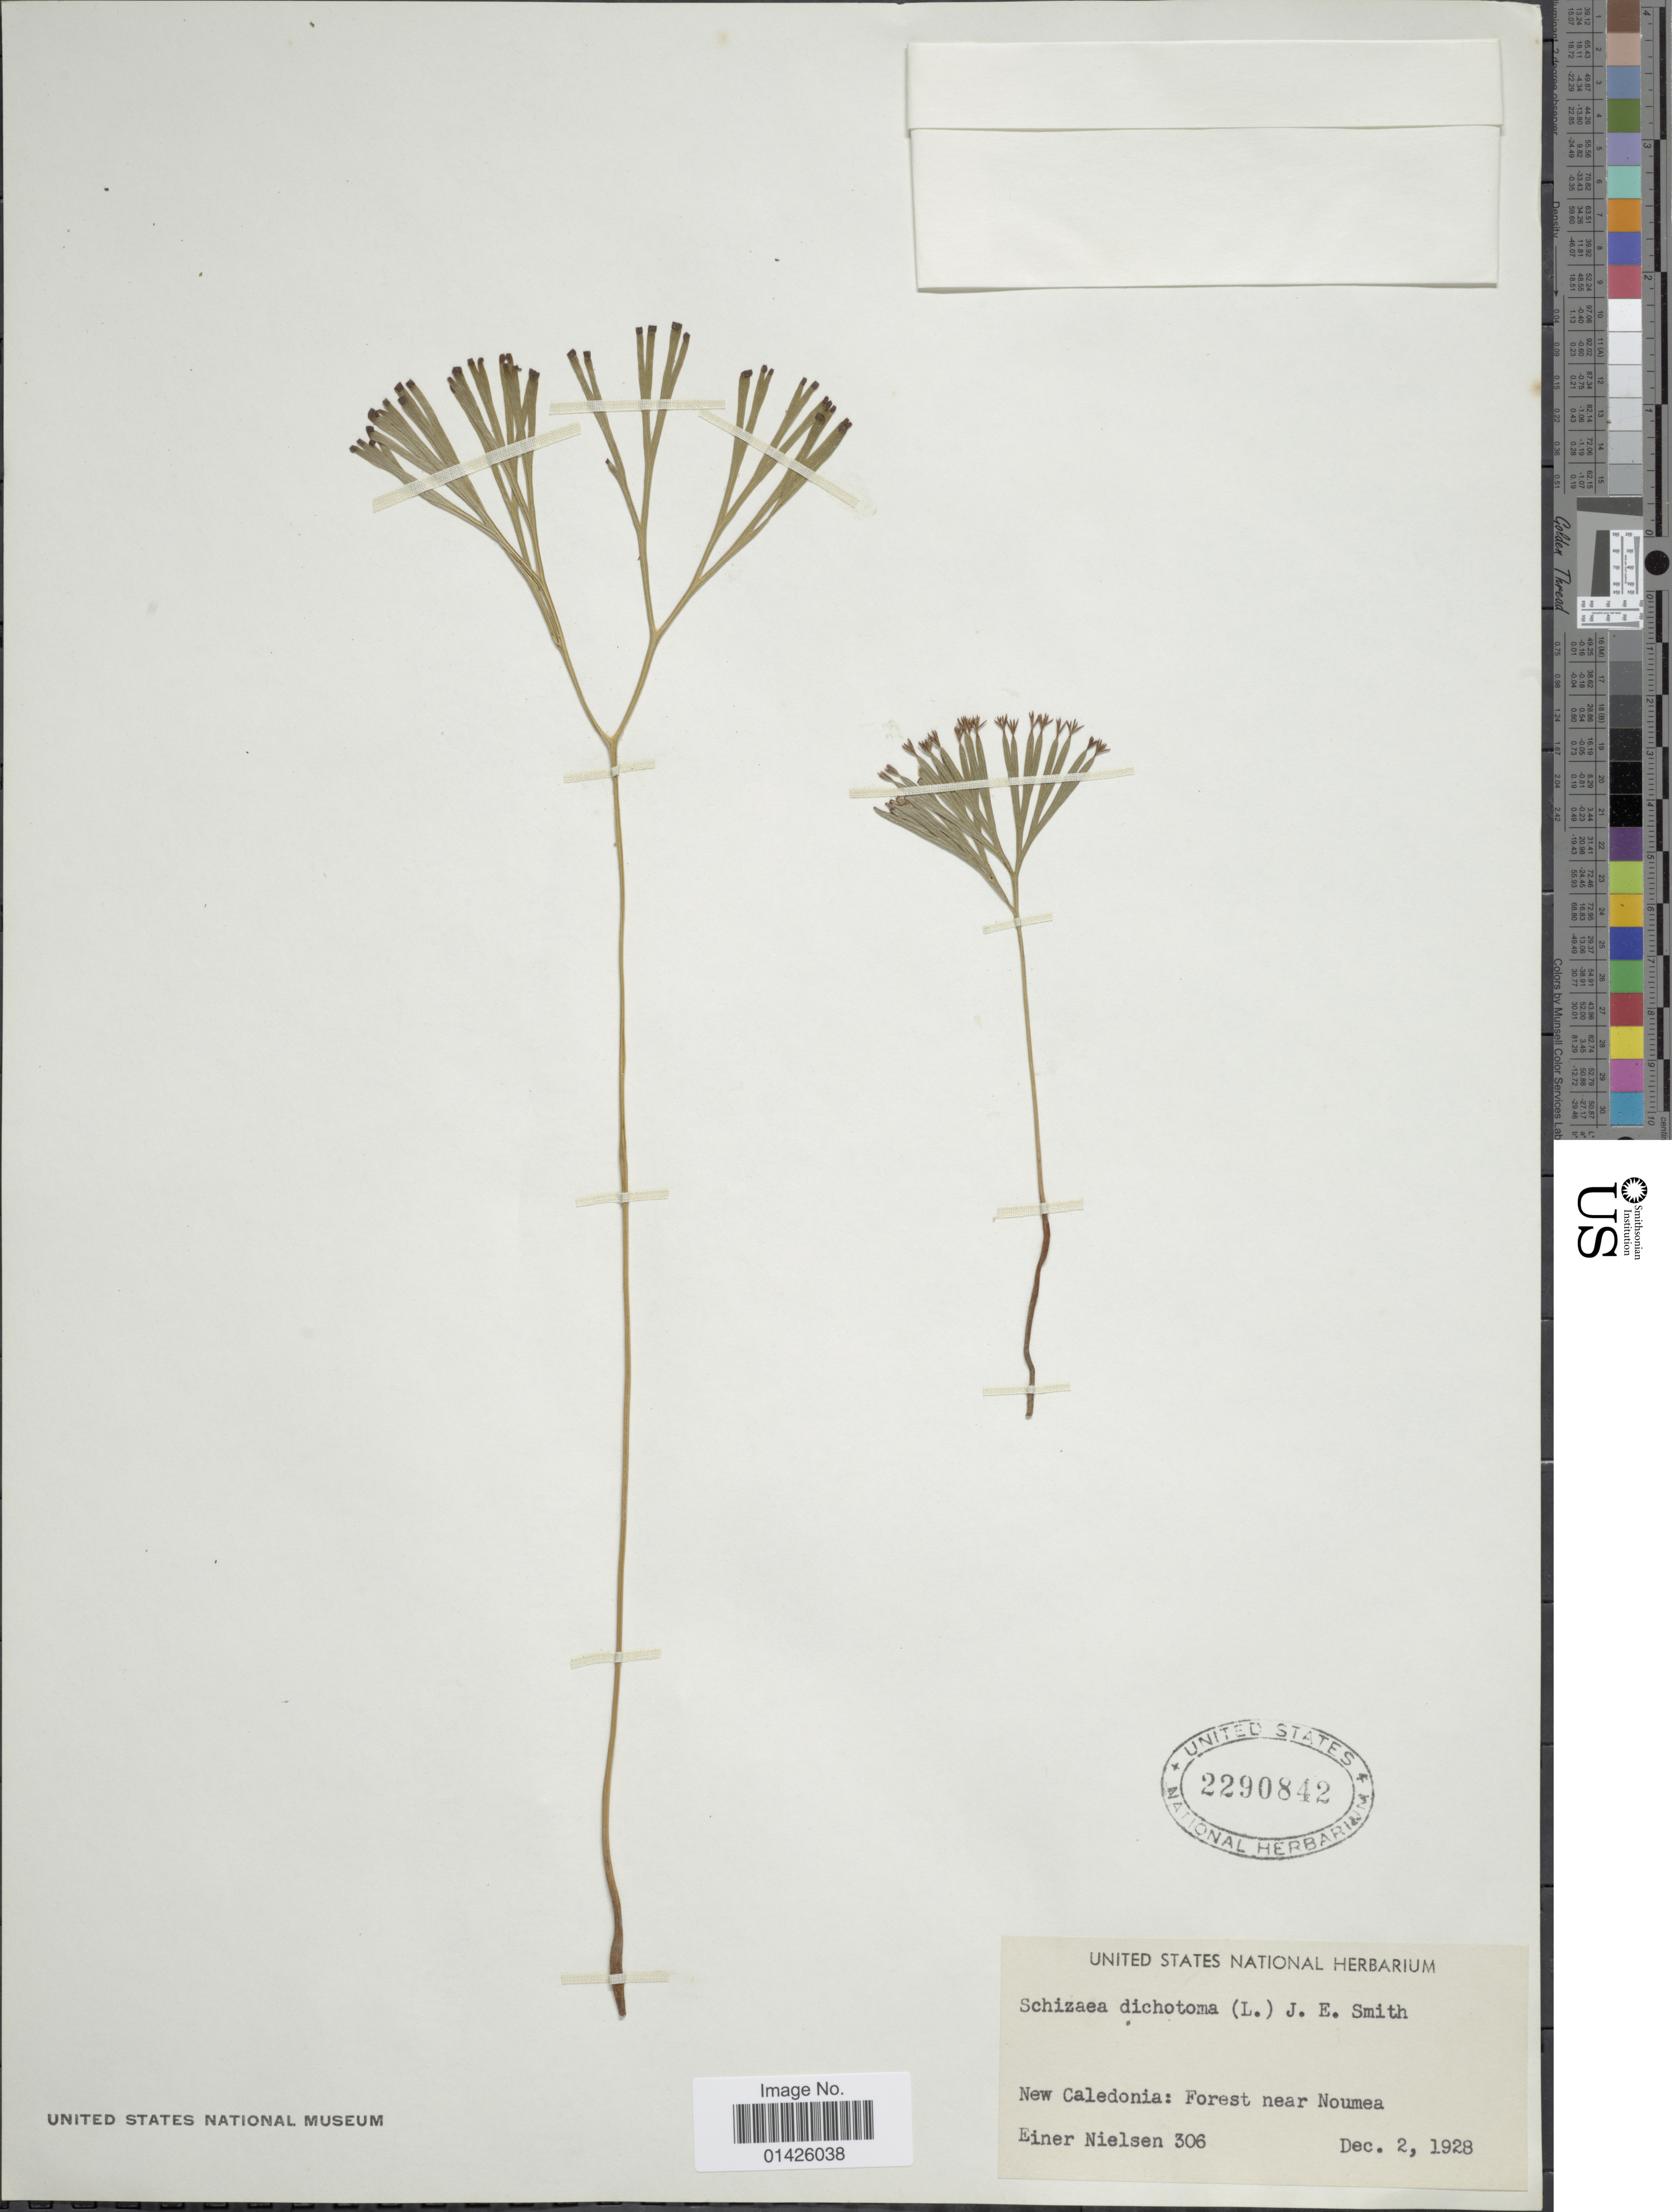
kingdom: Plantae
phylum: Tracheophyta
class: Polypodiopsida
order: Schizaeales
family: Schizaeaceae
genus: Schizaea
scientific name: Schizaea dichotoma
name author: (L.) J. Sm.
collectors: E. Nielsen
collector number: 306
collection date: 1928-12-02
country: New Caledonia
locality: Forest near Noumea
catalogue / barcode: US 2290842